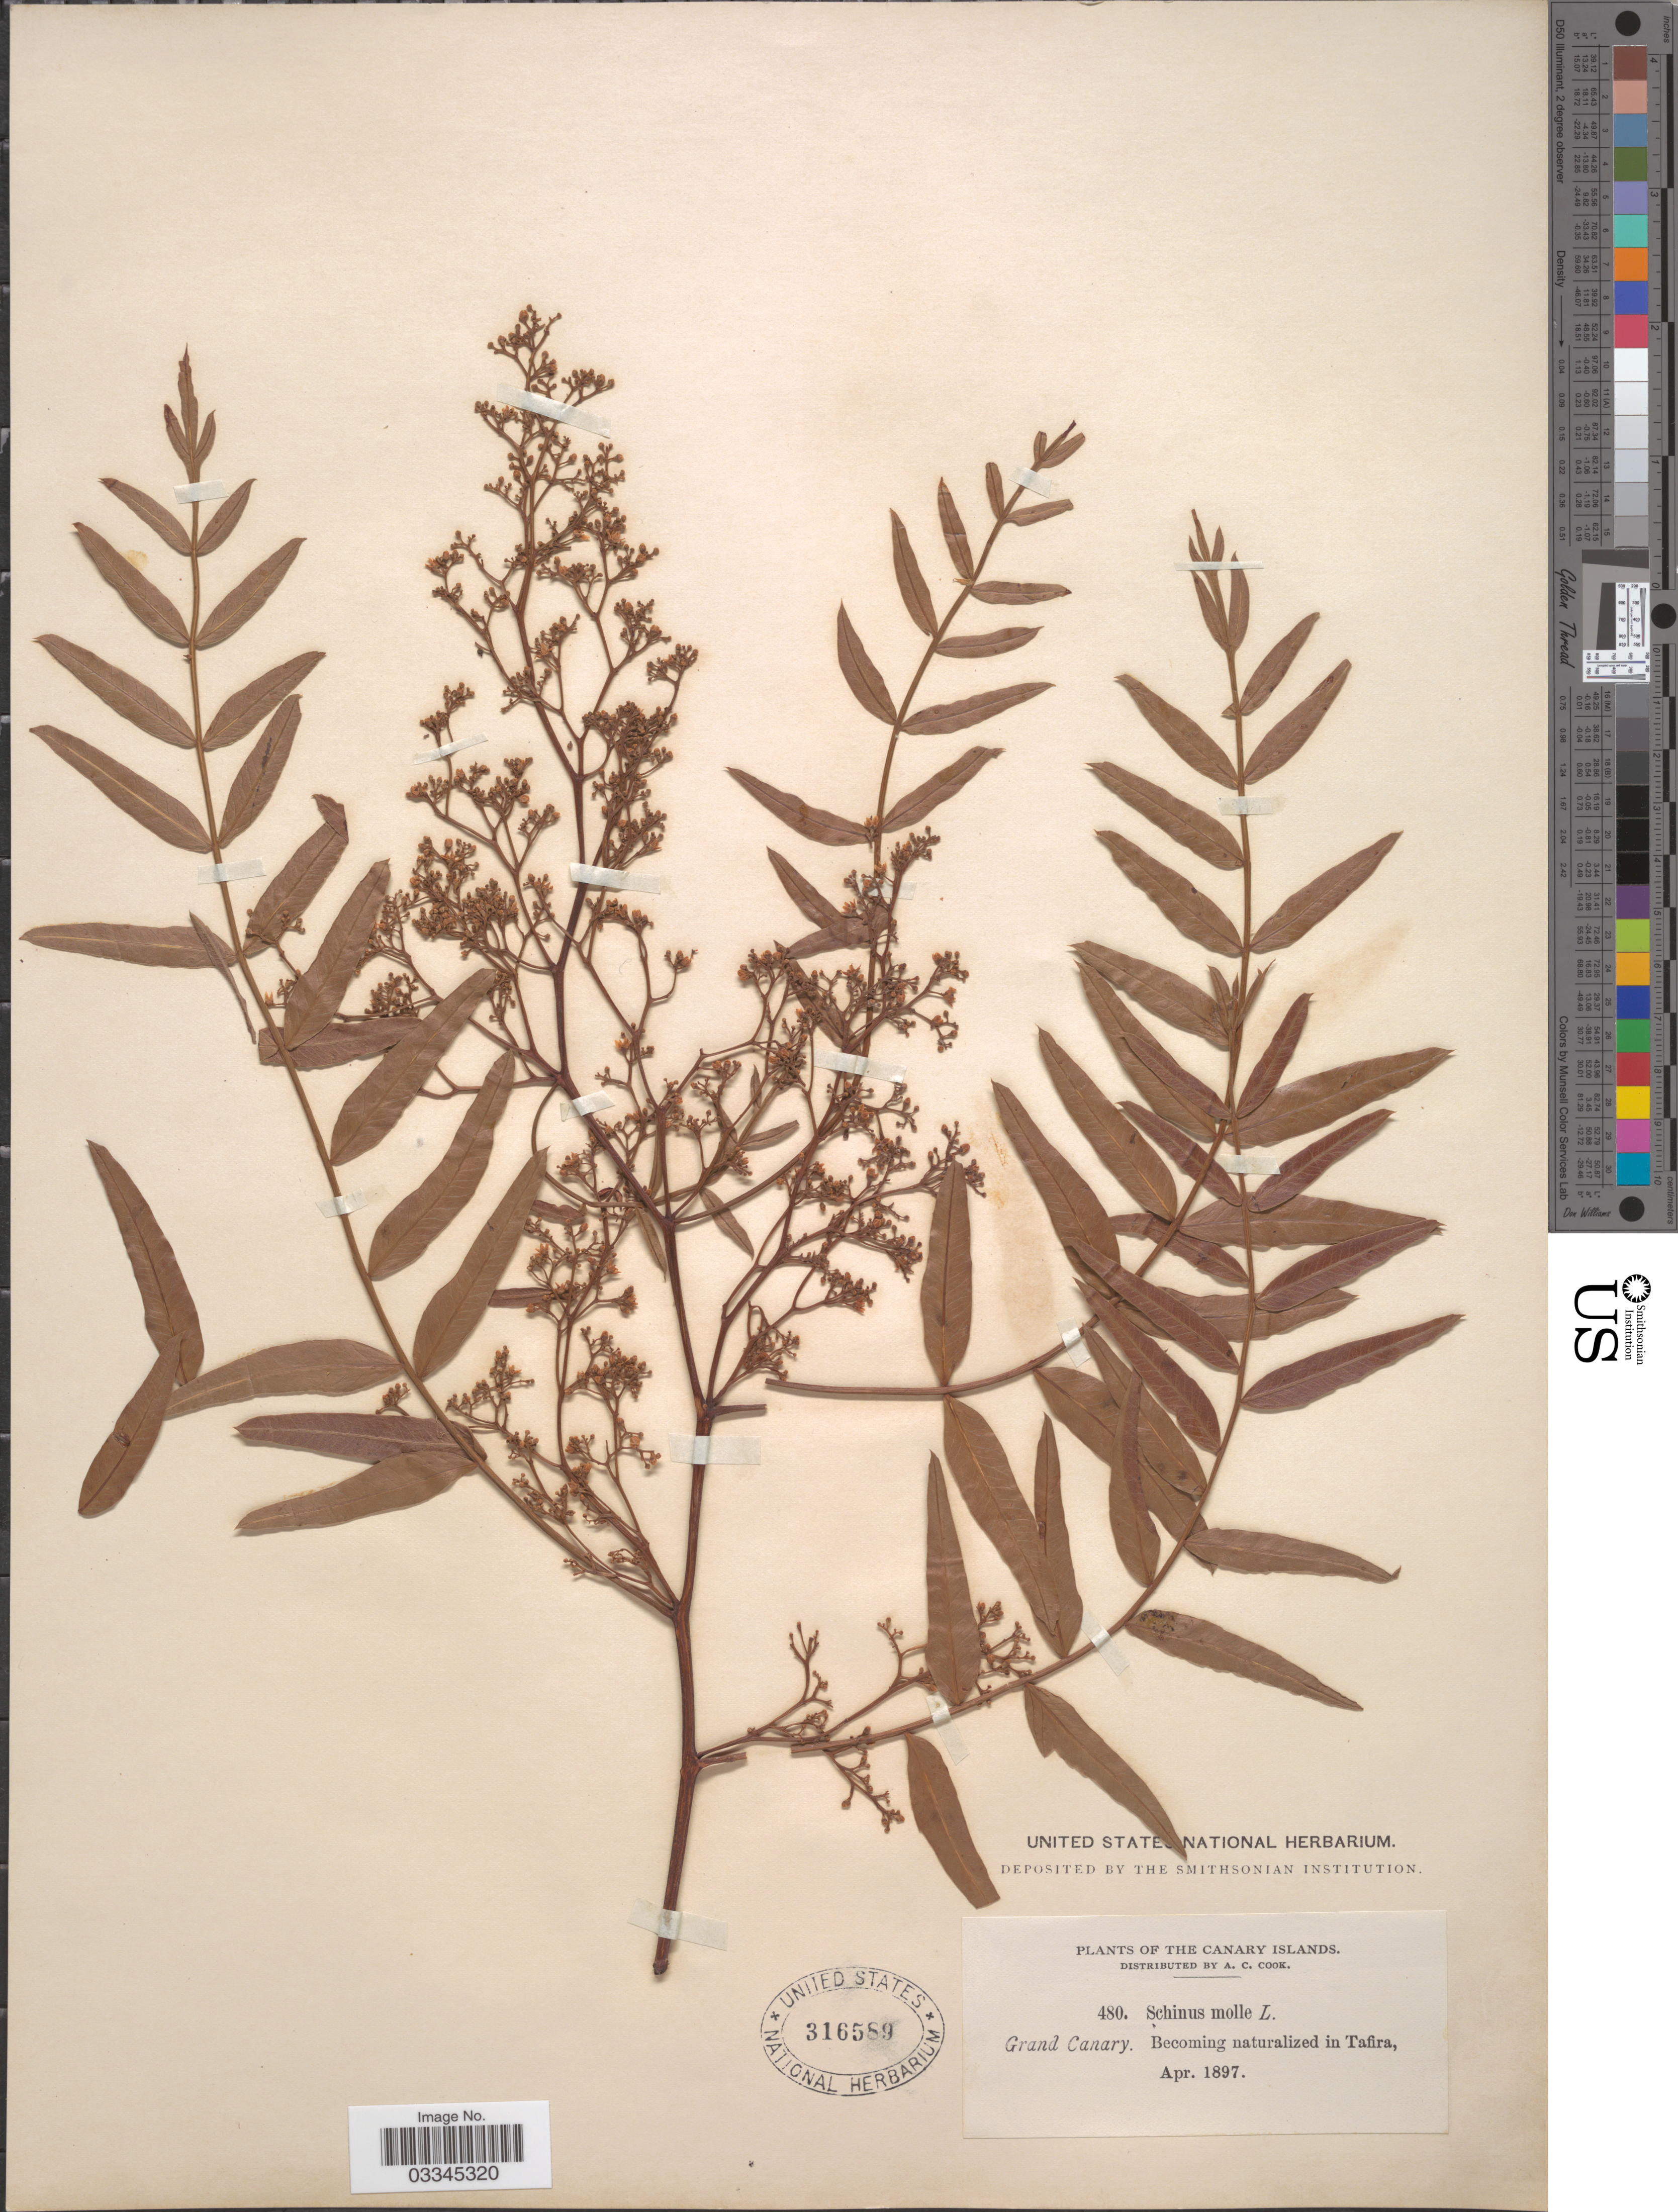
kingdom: Plantae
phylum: Tracheophyta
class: Magnoliopsida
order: Sapindales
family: Anacardiaceae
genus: Schinus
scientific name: Schinus molle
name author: L.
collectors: A. Cook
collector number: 480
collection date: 1897-04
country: Spain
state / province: Canarias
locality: Becoming naturalized in Tafira [unsure placement] The Canary Islands. Grand Canary.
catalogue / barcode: US 316589